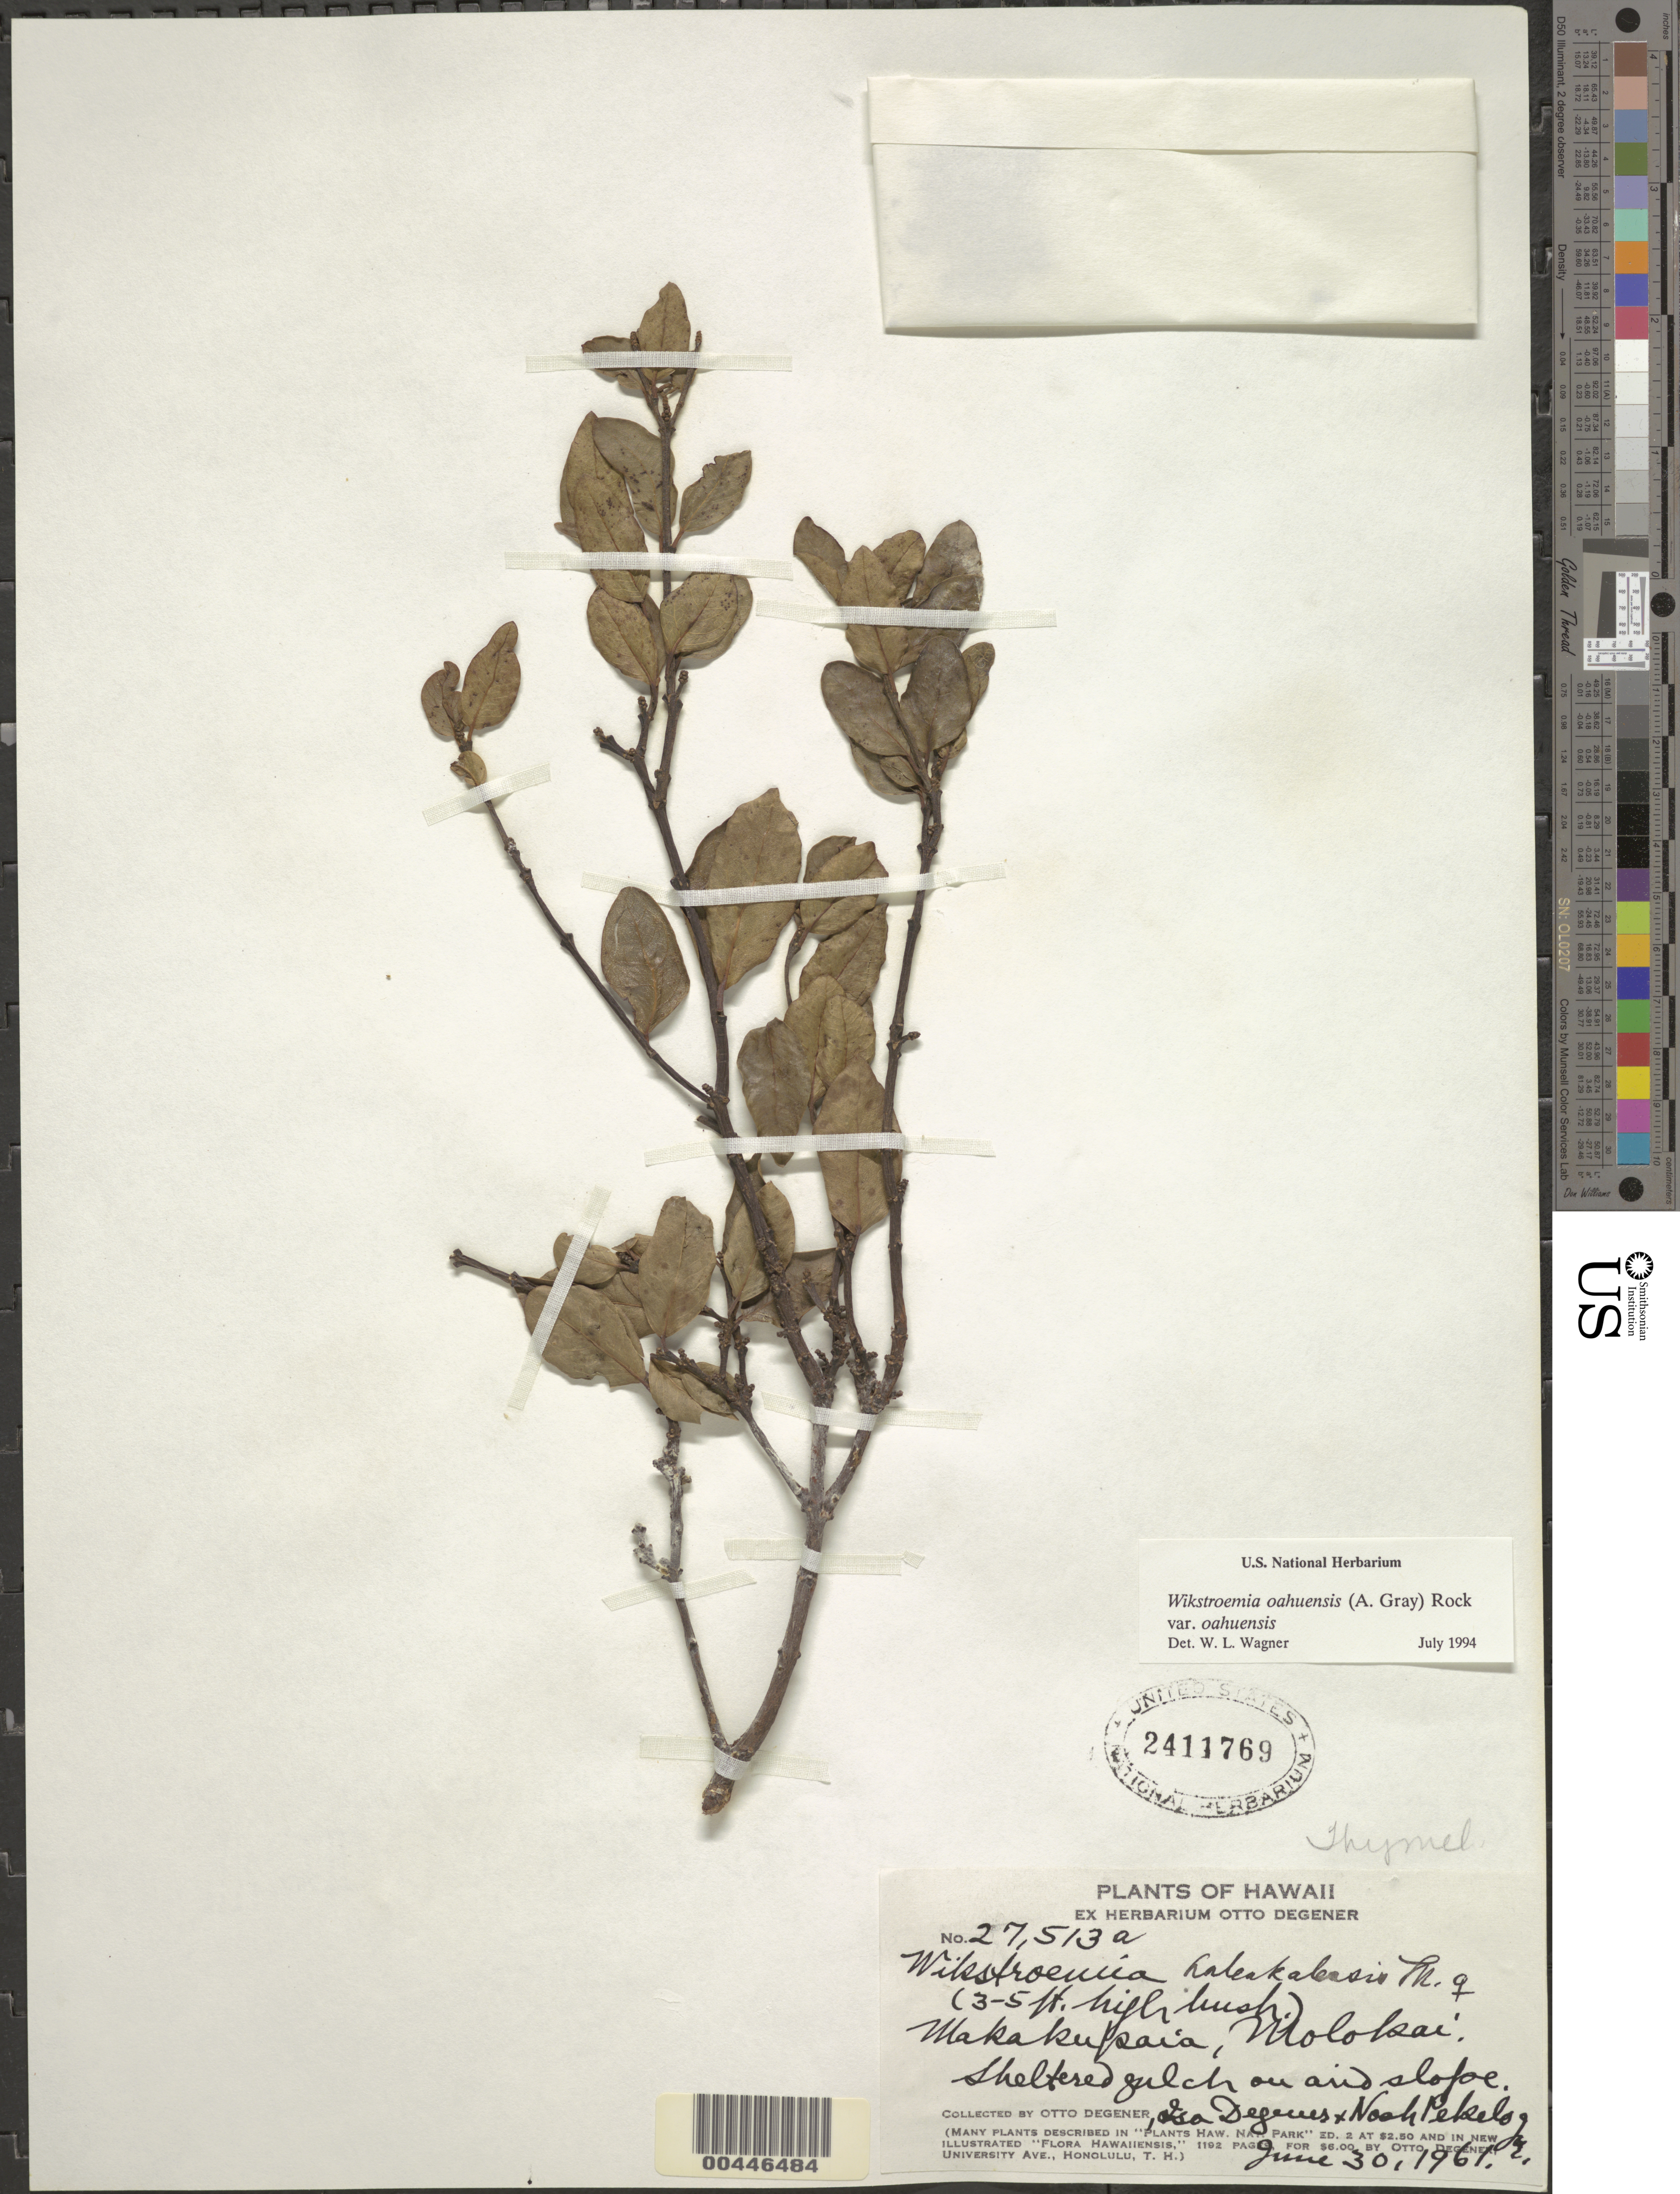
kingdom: Plantae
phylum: Tracheophyta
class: Magnoliopsida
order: Malvales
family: Thymelaeaceae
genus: Wikstroemia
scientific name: Wikstroemia oahuensis var. oahuensis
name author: (A. Gray) Rock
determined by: Wagner, W. L., (BOT), Smithsonian Institution - National Museum of Natural History (UNITED STATES)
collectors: O. Degener, I. Degener & J. Pekelo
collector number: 27513a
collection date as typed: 30 Jun 1961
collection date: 1961-06-30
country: United States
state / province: Hawaii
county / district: Maui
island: Moloka'i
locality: Makakupaia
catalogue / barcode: US 2411769